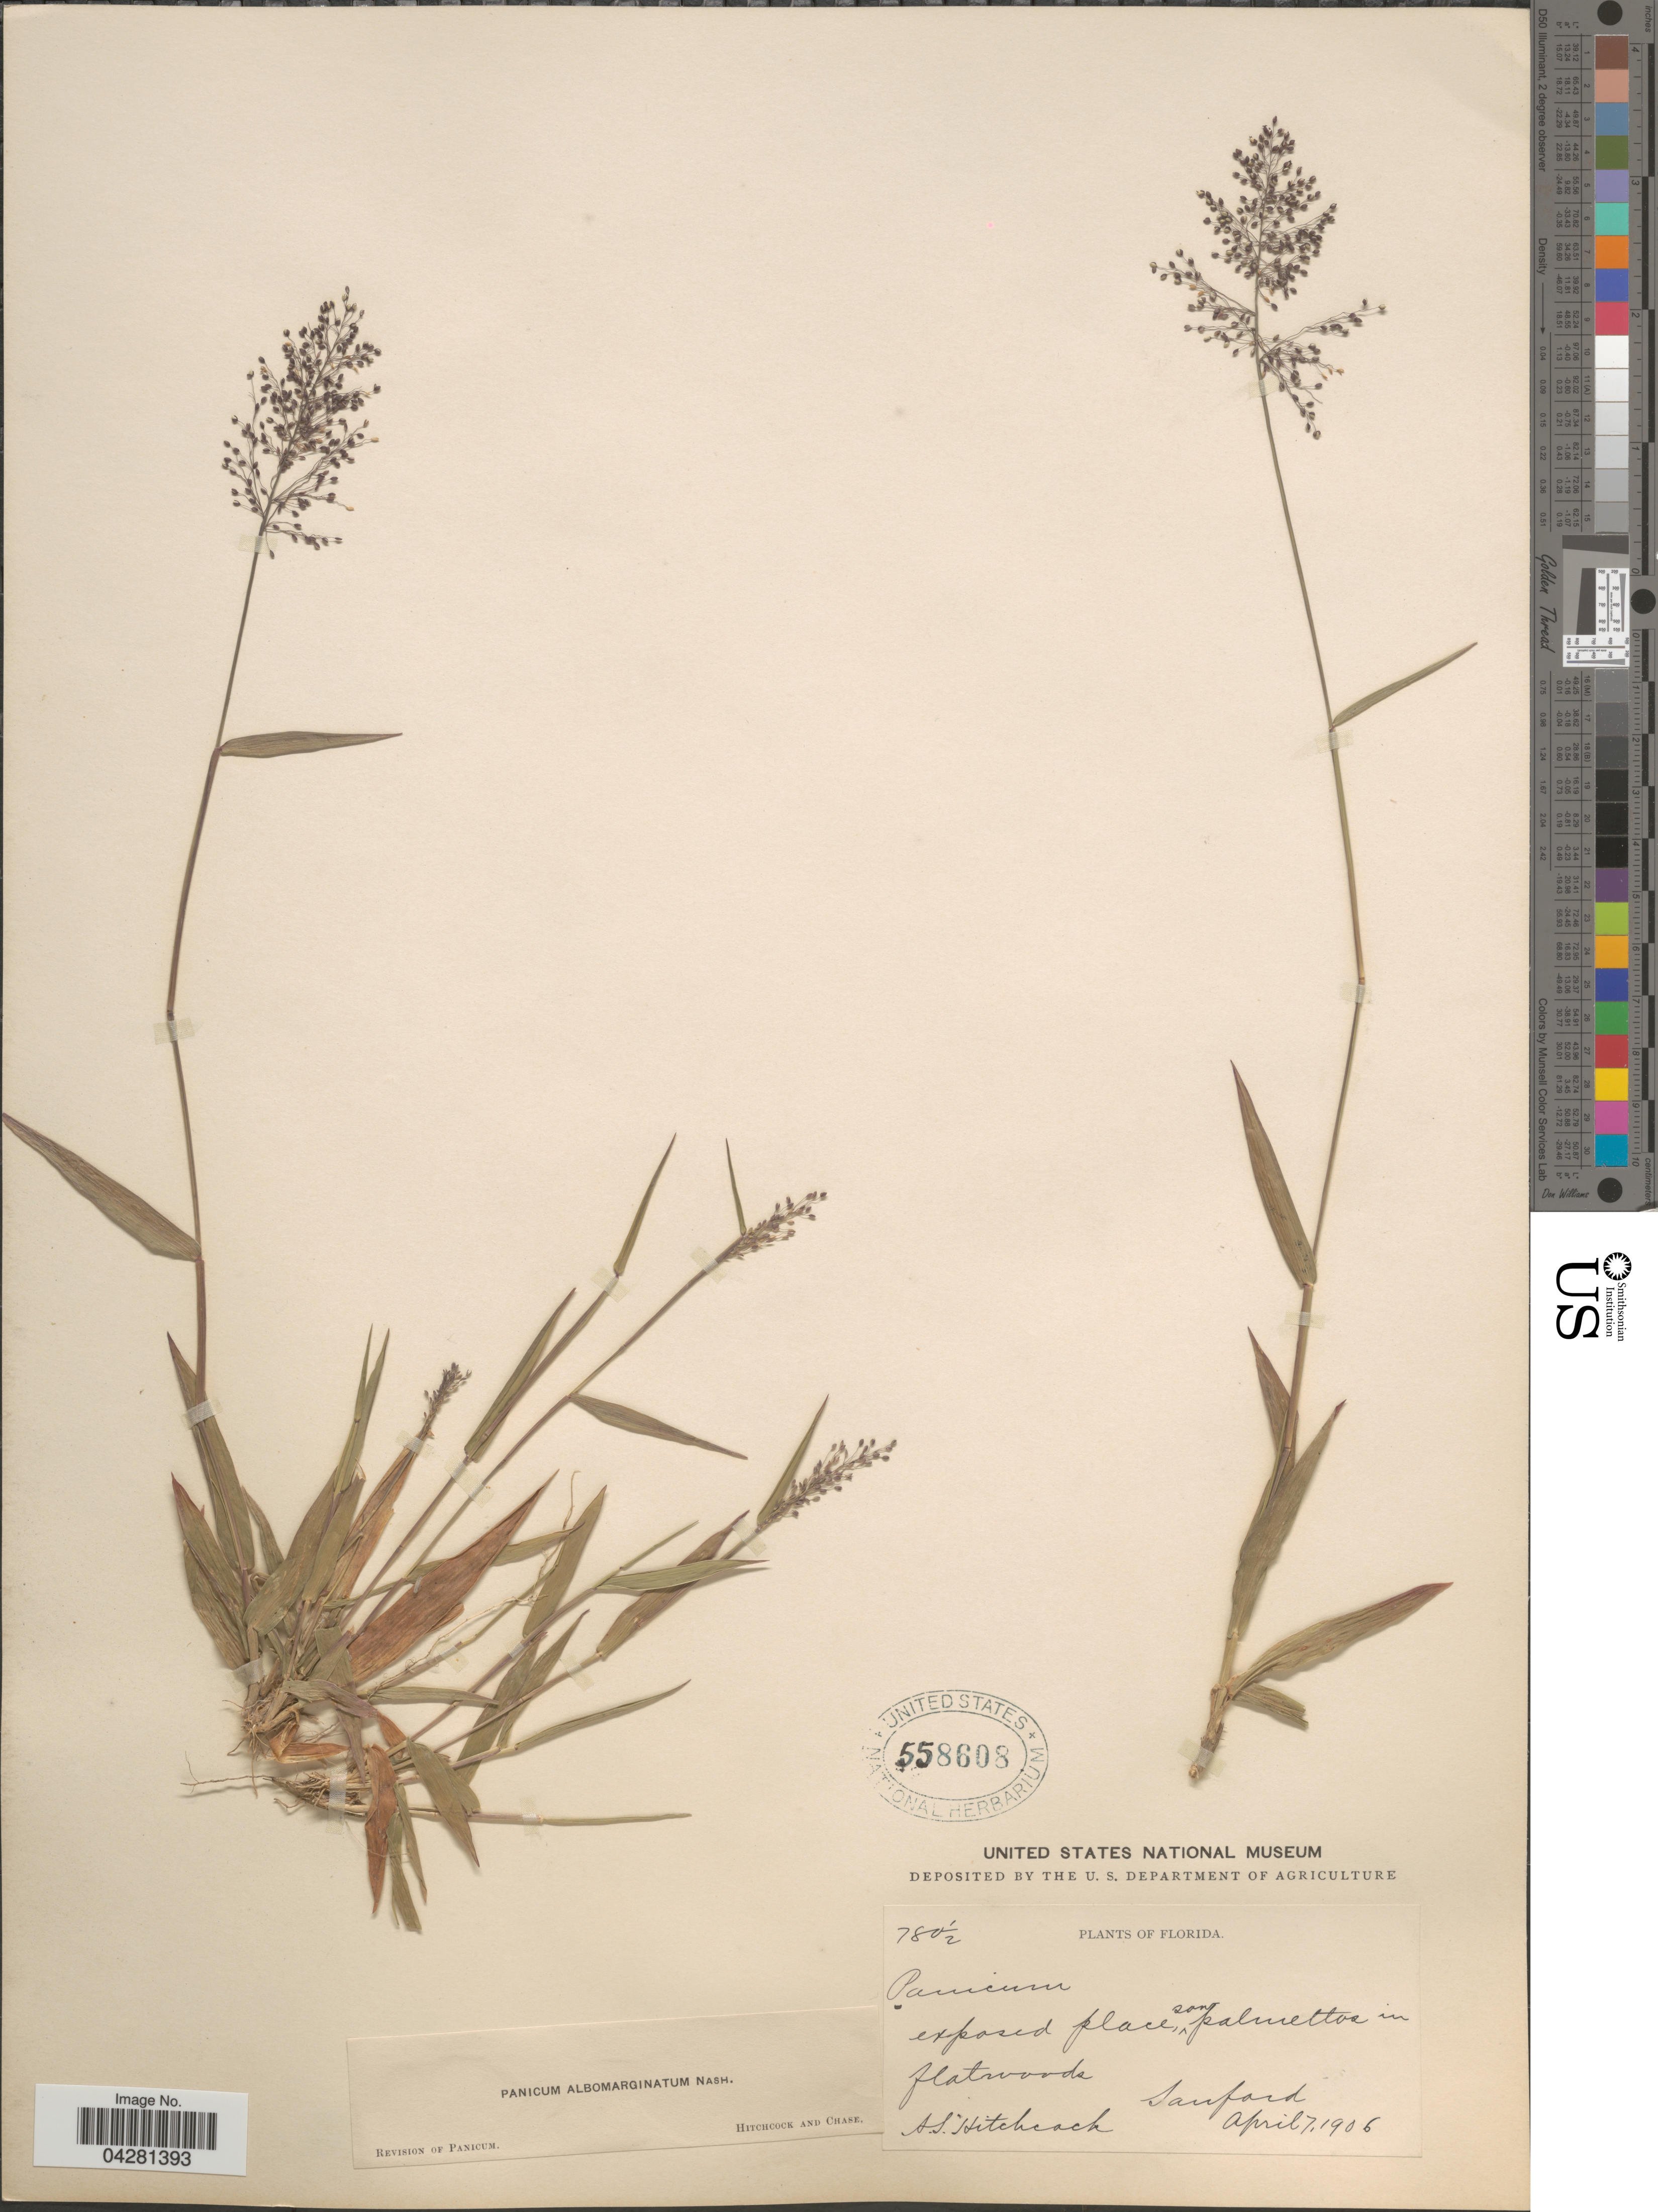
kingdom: Plantae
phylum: Tracheophyta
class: Liliopsida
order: Poales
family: Poaceae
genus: Dichanthelium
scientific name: Dichanthelium dichotomum var. unciphyllum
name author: (Trin.) Davidse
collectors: A. S. Hitchcock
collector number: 780½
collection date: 1906-04-07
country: United States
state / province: Florida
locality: Exposed place, Sanford.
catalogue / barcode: US 558608